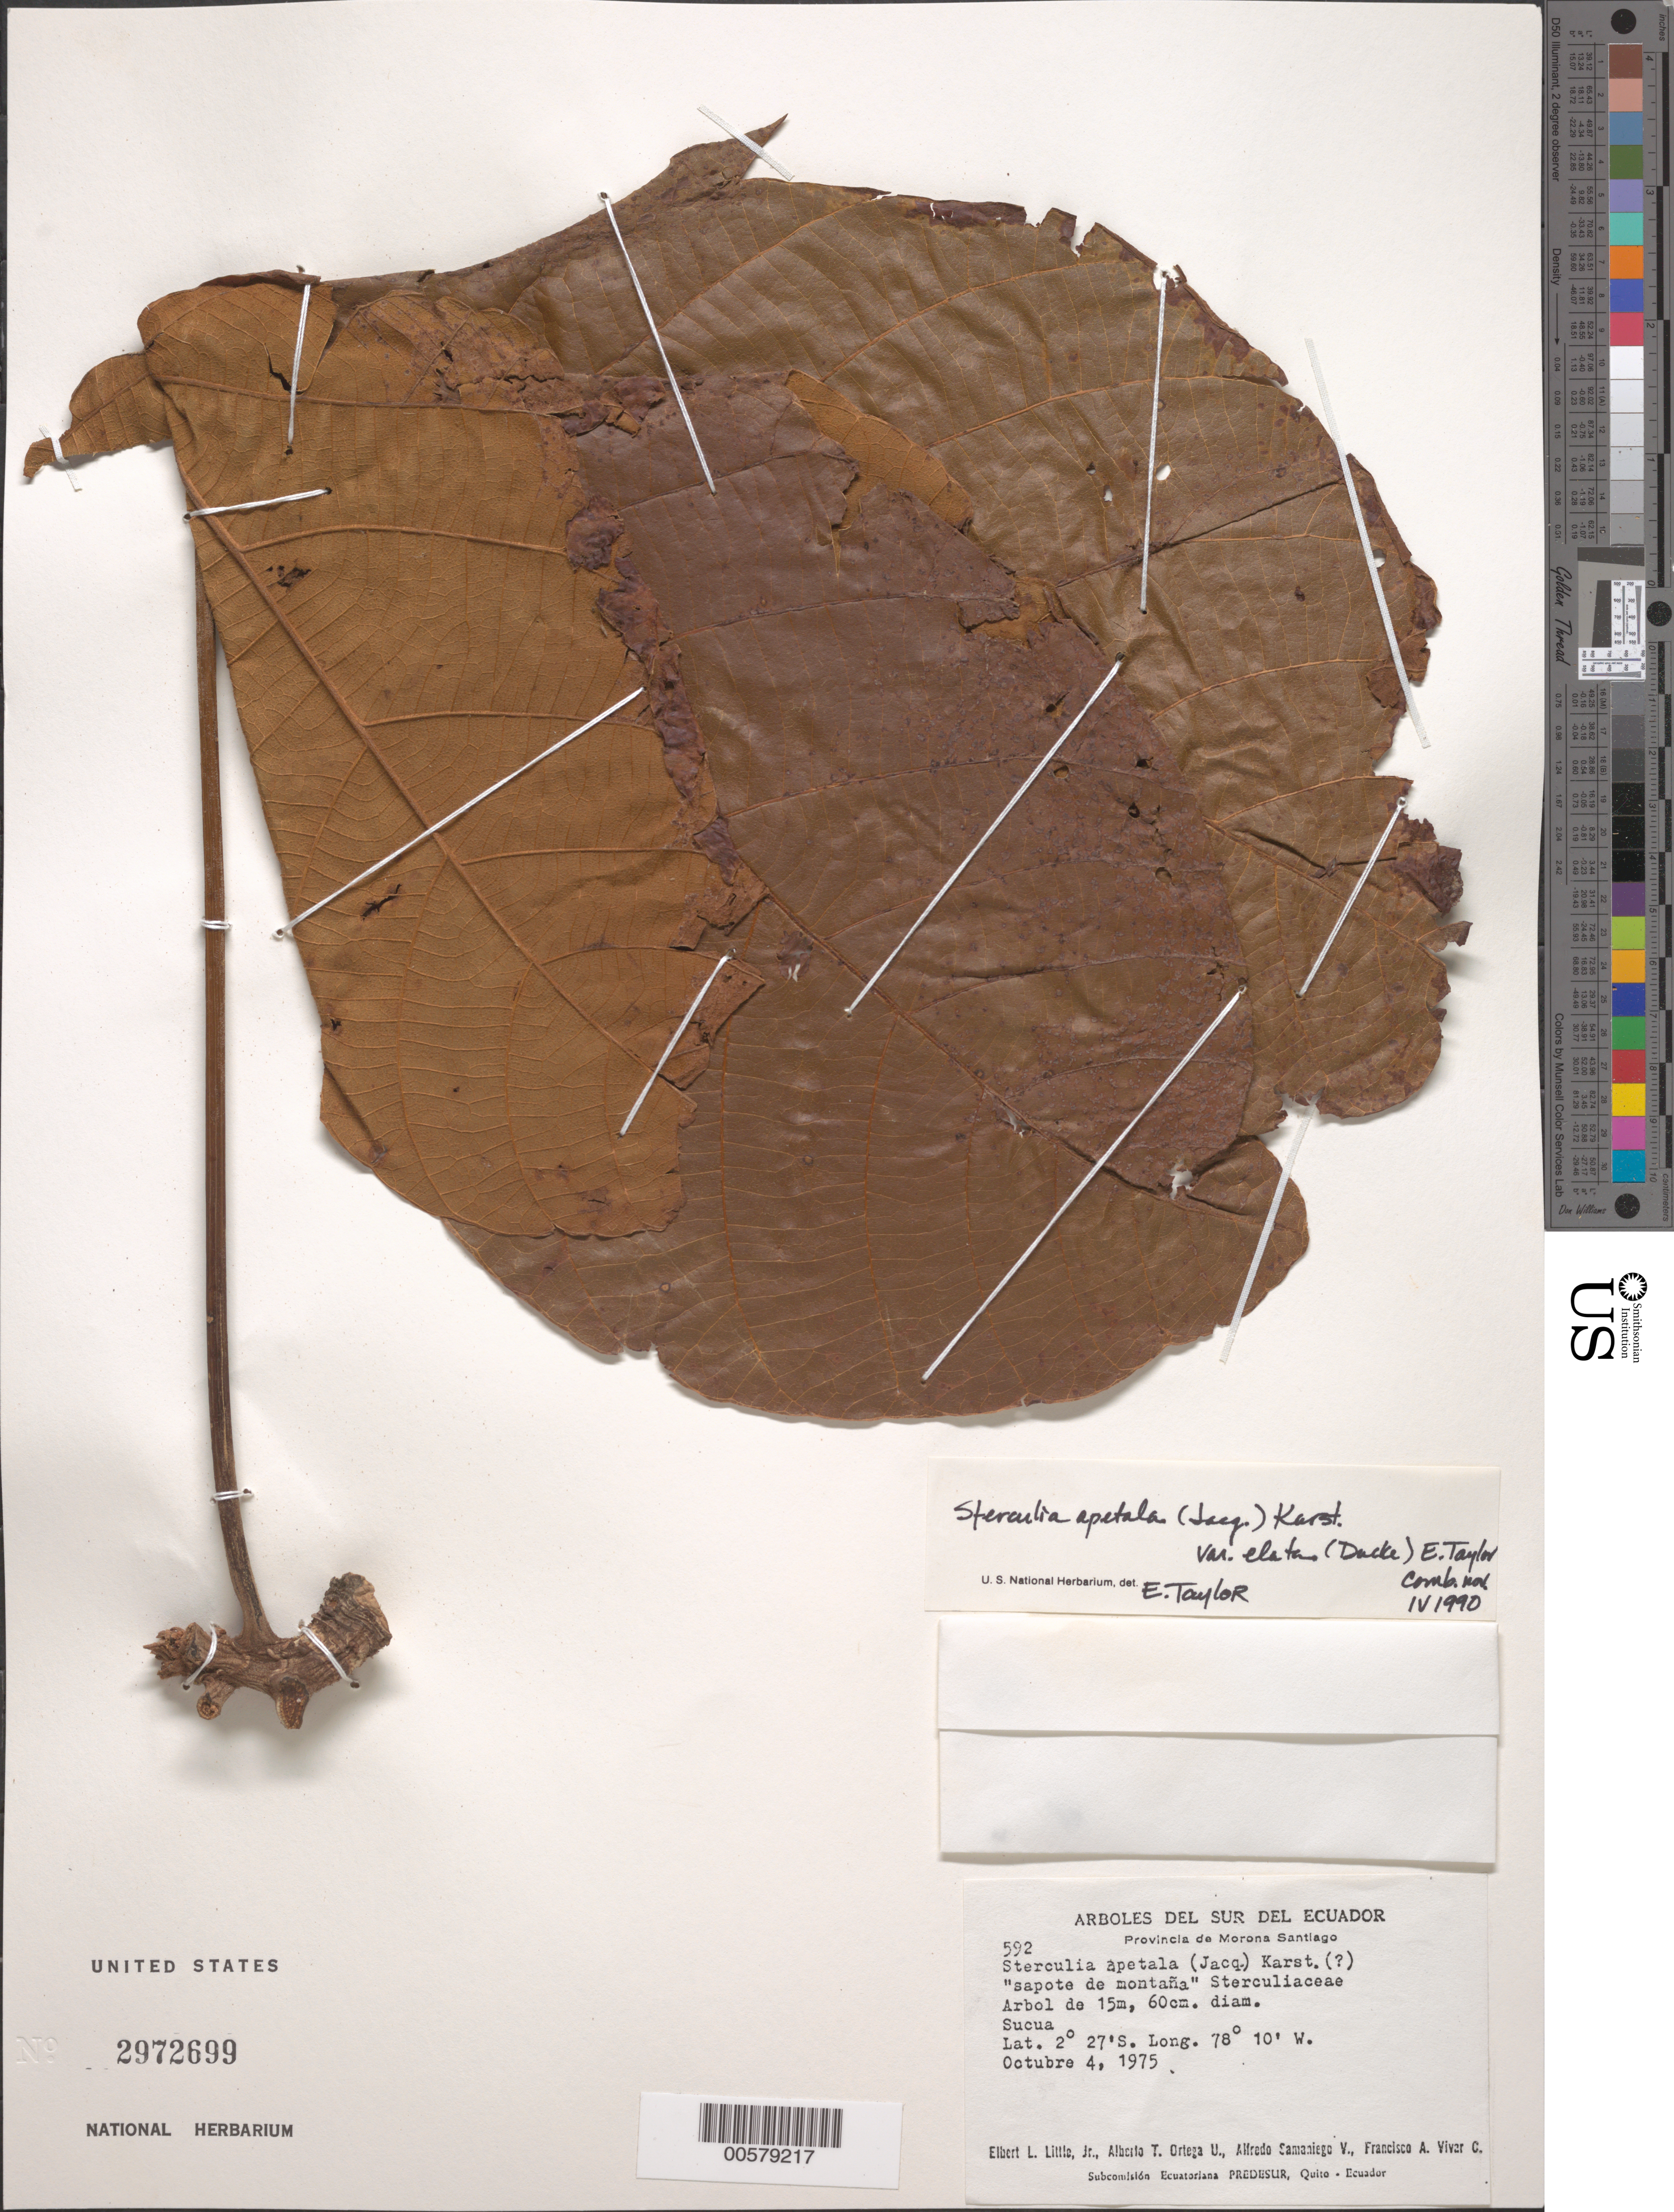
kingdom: Plantae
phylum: Tracheophyta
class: Magnoliopsida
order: Malvales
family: Malvaceae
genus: Sterculia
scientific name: Sterculia apetala var. elata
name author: (Jacq.) H. Karst.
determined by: Taylor, E. L.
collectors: E. L. Little, A. T. Ortega U., A. V. Samaniego & F. A. Vivar C.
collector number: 592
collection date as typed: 04 Oct 1975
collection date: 1975-10-04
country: Ecuador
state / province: Morona-Santiago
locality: Sucua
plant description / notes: Common name: Sapote de montaña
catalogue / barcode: US 2972699